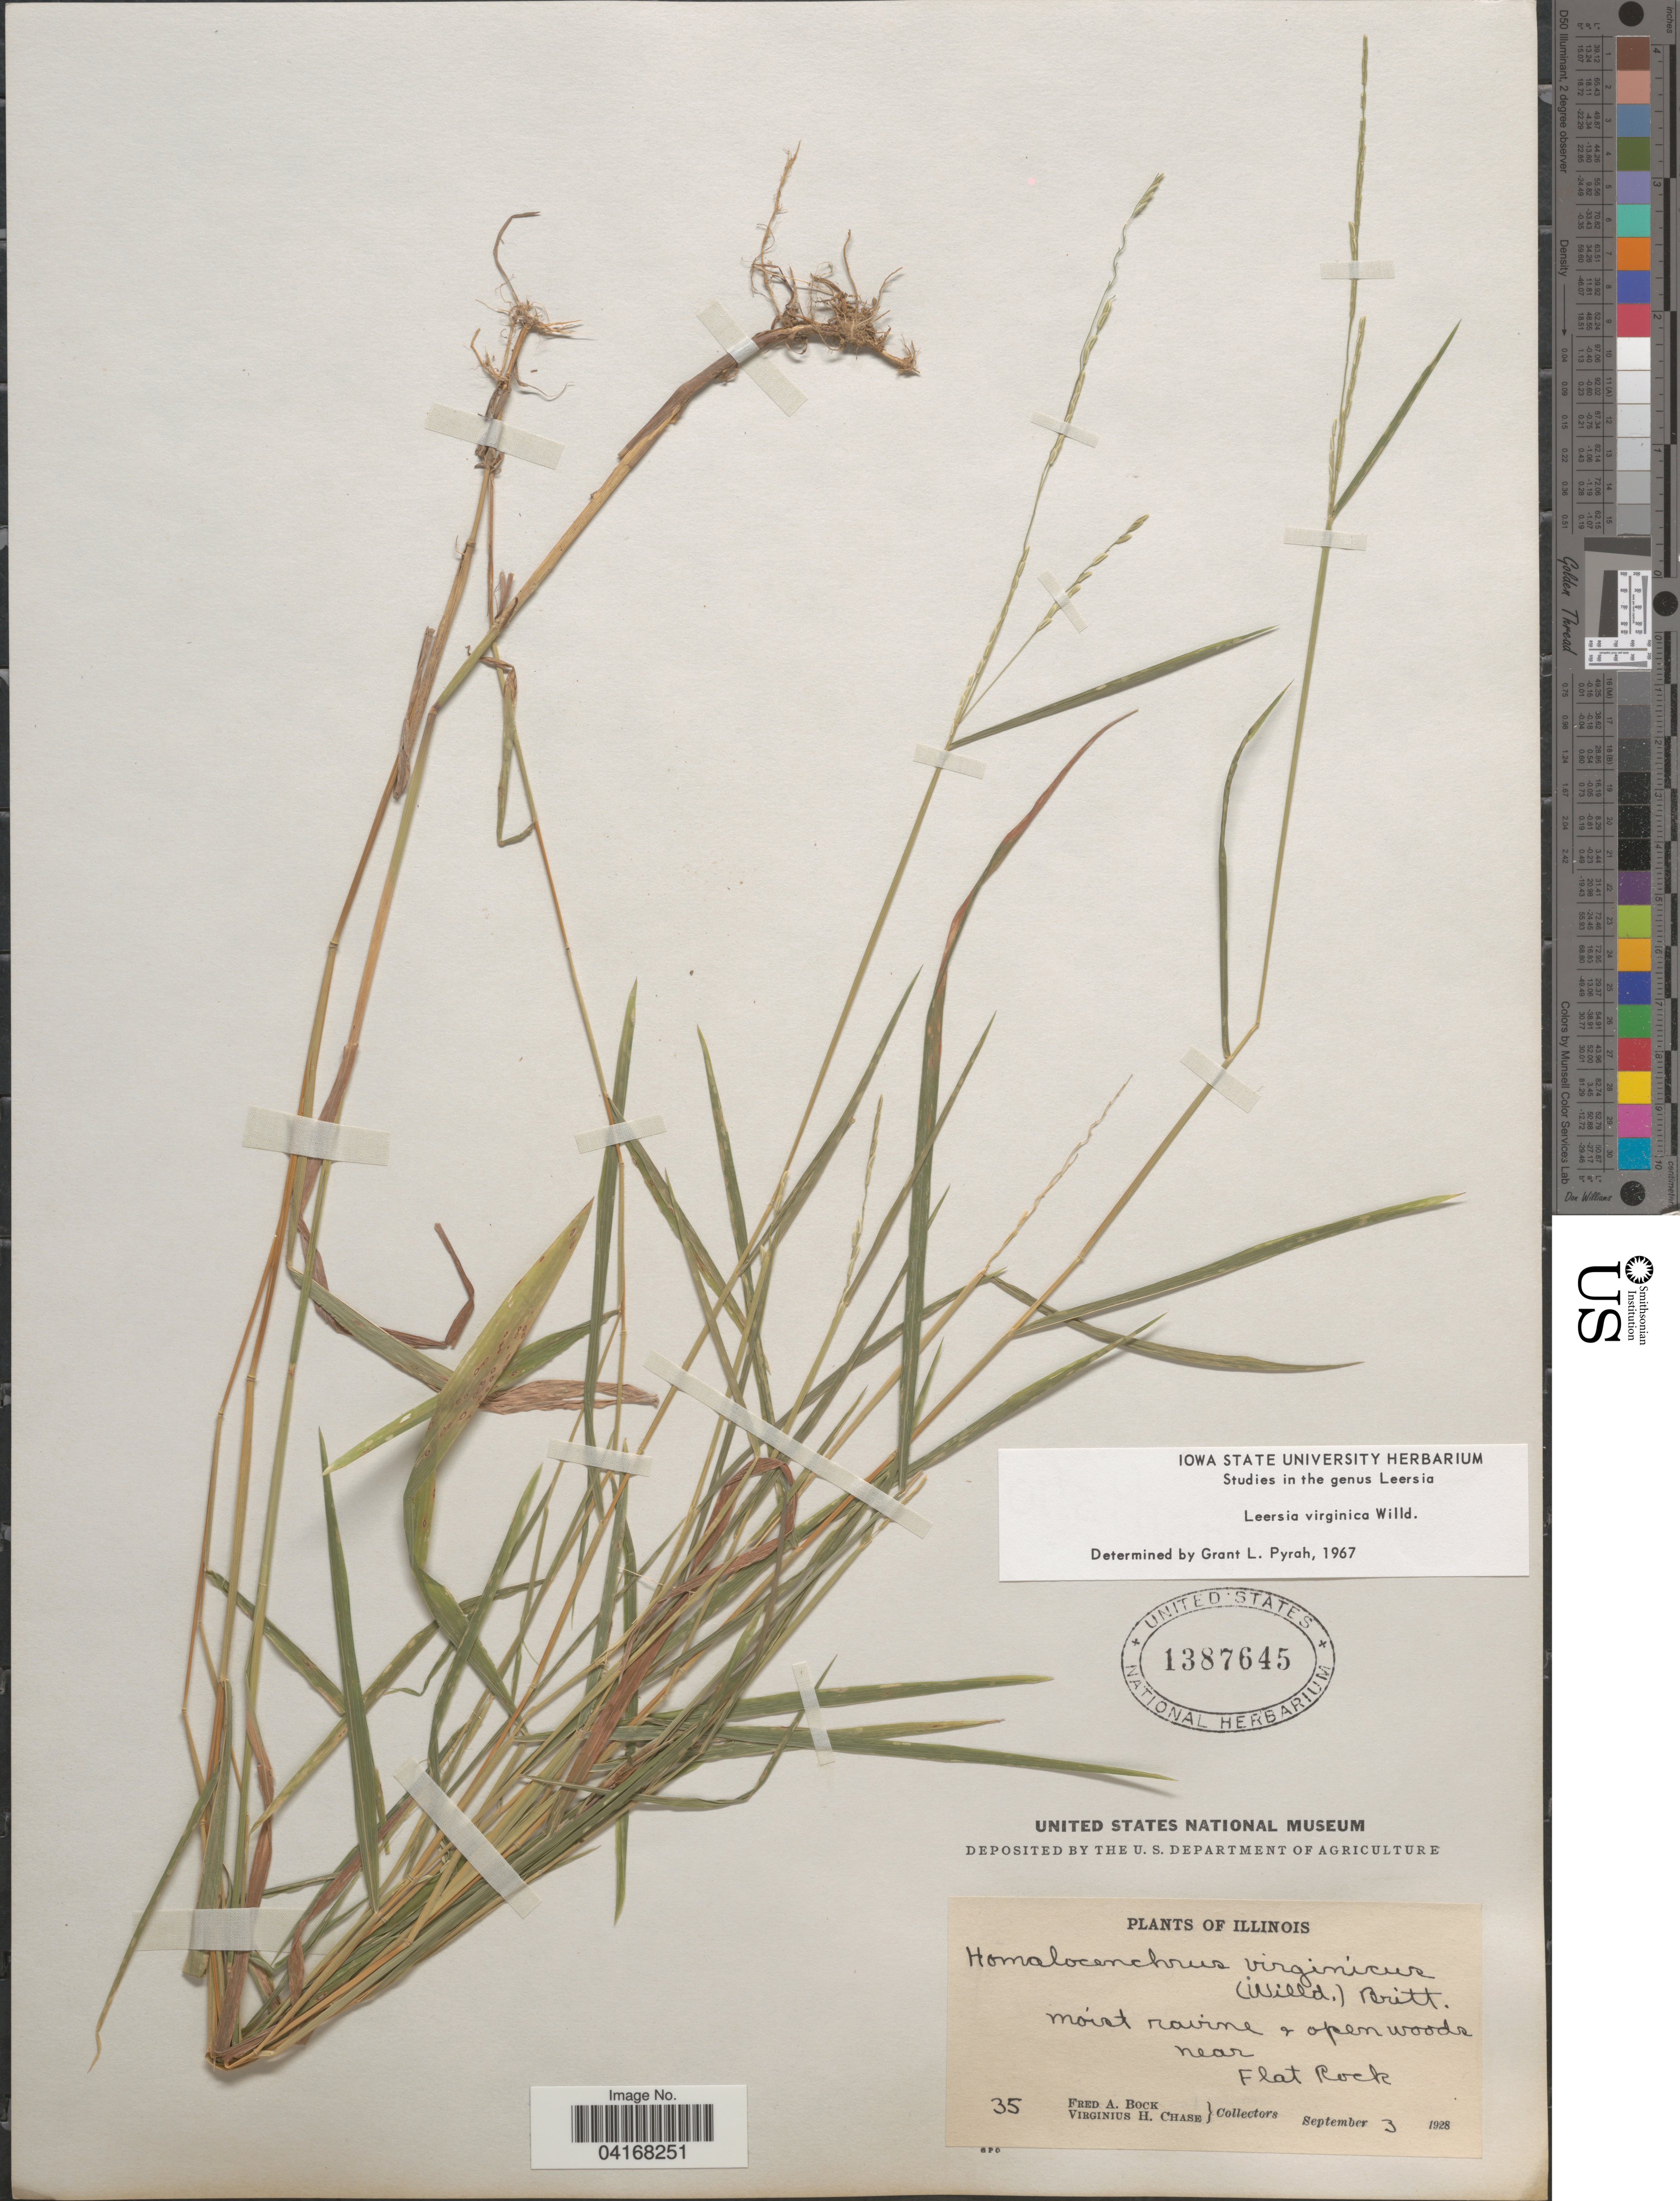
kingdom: Plantae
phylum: Tracheophyta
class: Liliopsida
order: Poales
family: Poaceae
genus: Leersia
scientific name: Leersia virginica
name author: Willd.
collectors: F. Bock & V. H. Chase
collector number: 35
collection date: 1928-09-03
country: United States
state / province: Illinois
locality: Moist ravine & open woods near Flat Rock.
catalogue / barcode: US 1387645